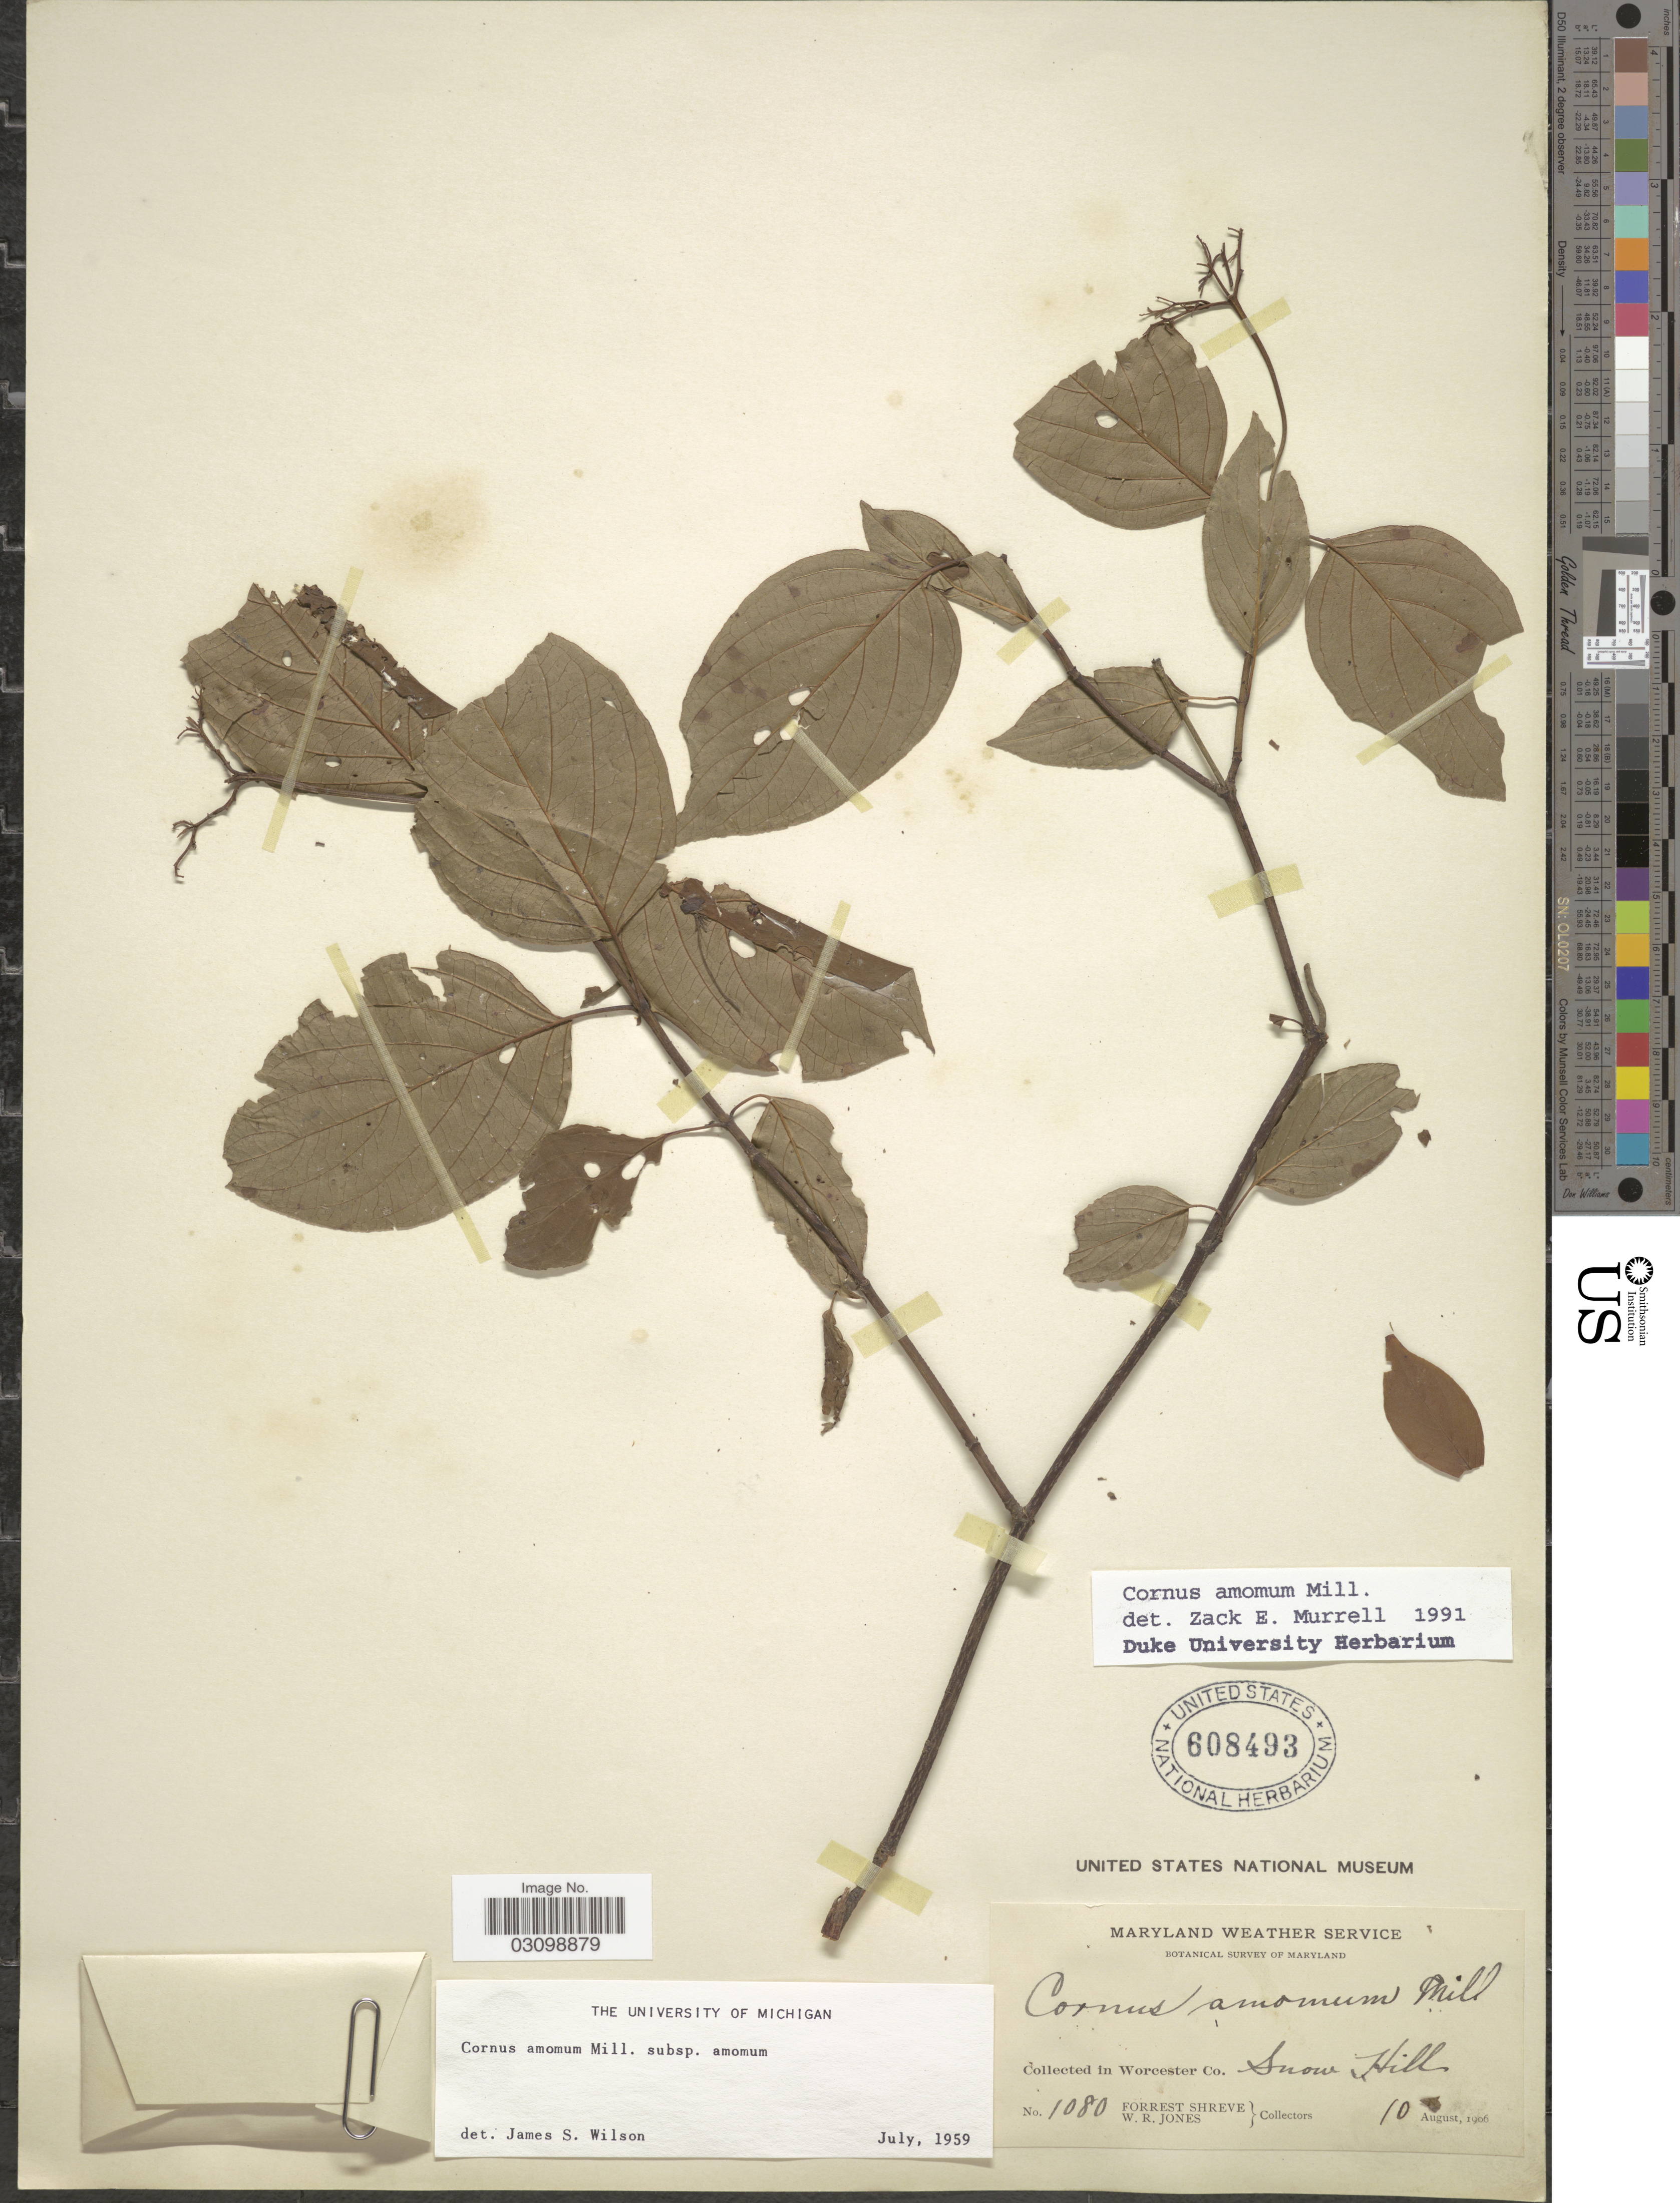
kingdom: Plantae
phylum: Tracheophyta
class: Magnoliopsida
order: Cornales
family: Cornaceae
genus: Cornus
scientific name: Cornus amomum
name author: Mill.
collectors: F. Shreve & W. R. Jones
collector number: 1080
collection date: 1906-08-10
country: United States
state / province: Maryland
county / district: Worcester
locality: In Worcester Co. Snow Hill.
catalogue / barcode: US 608493